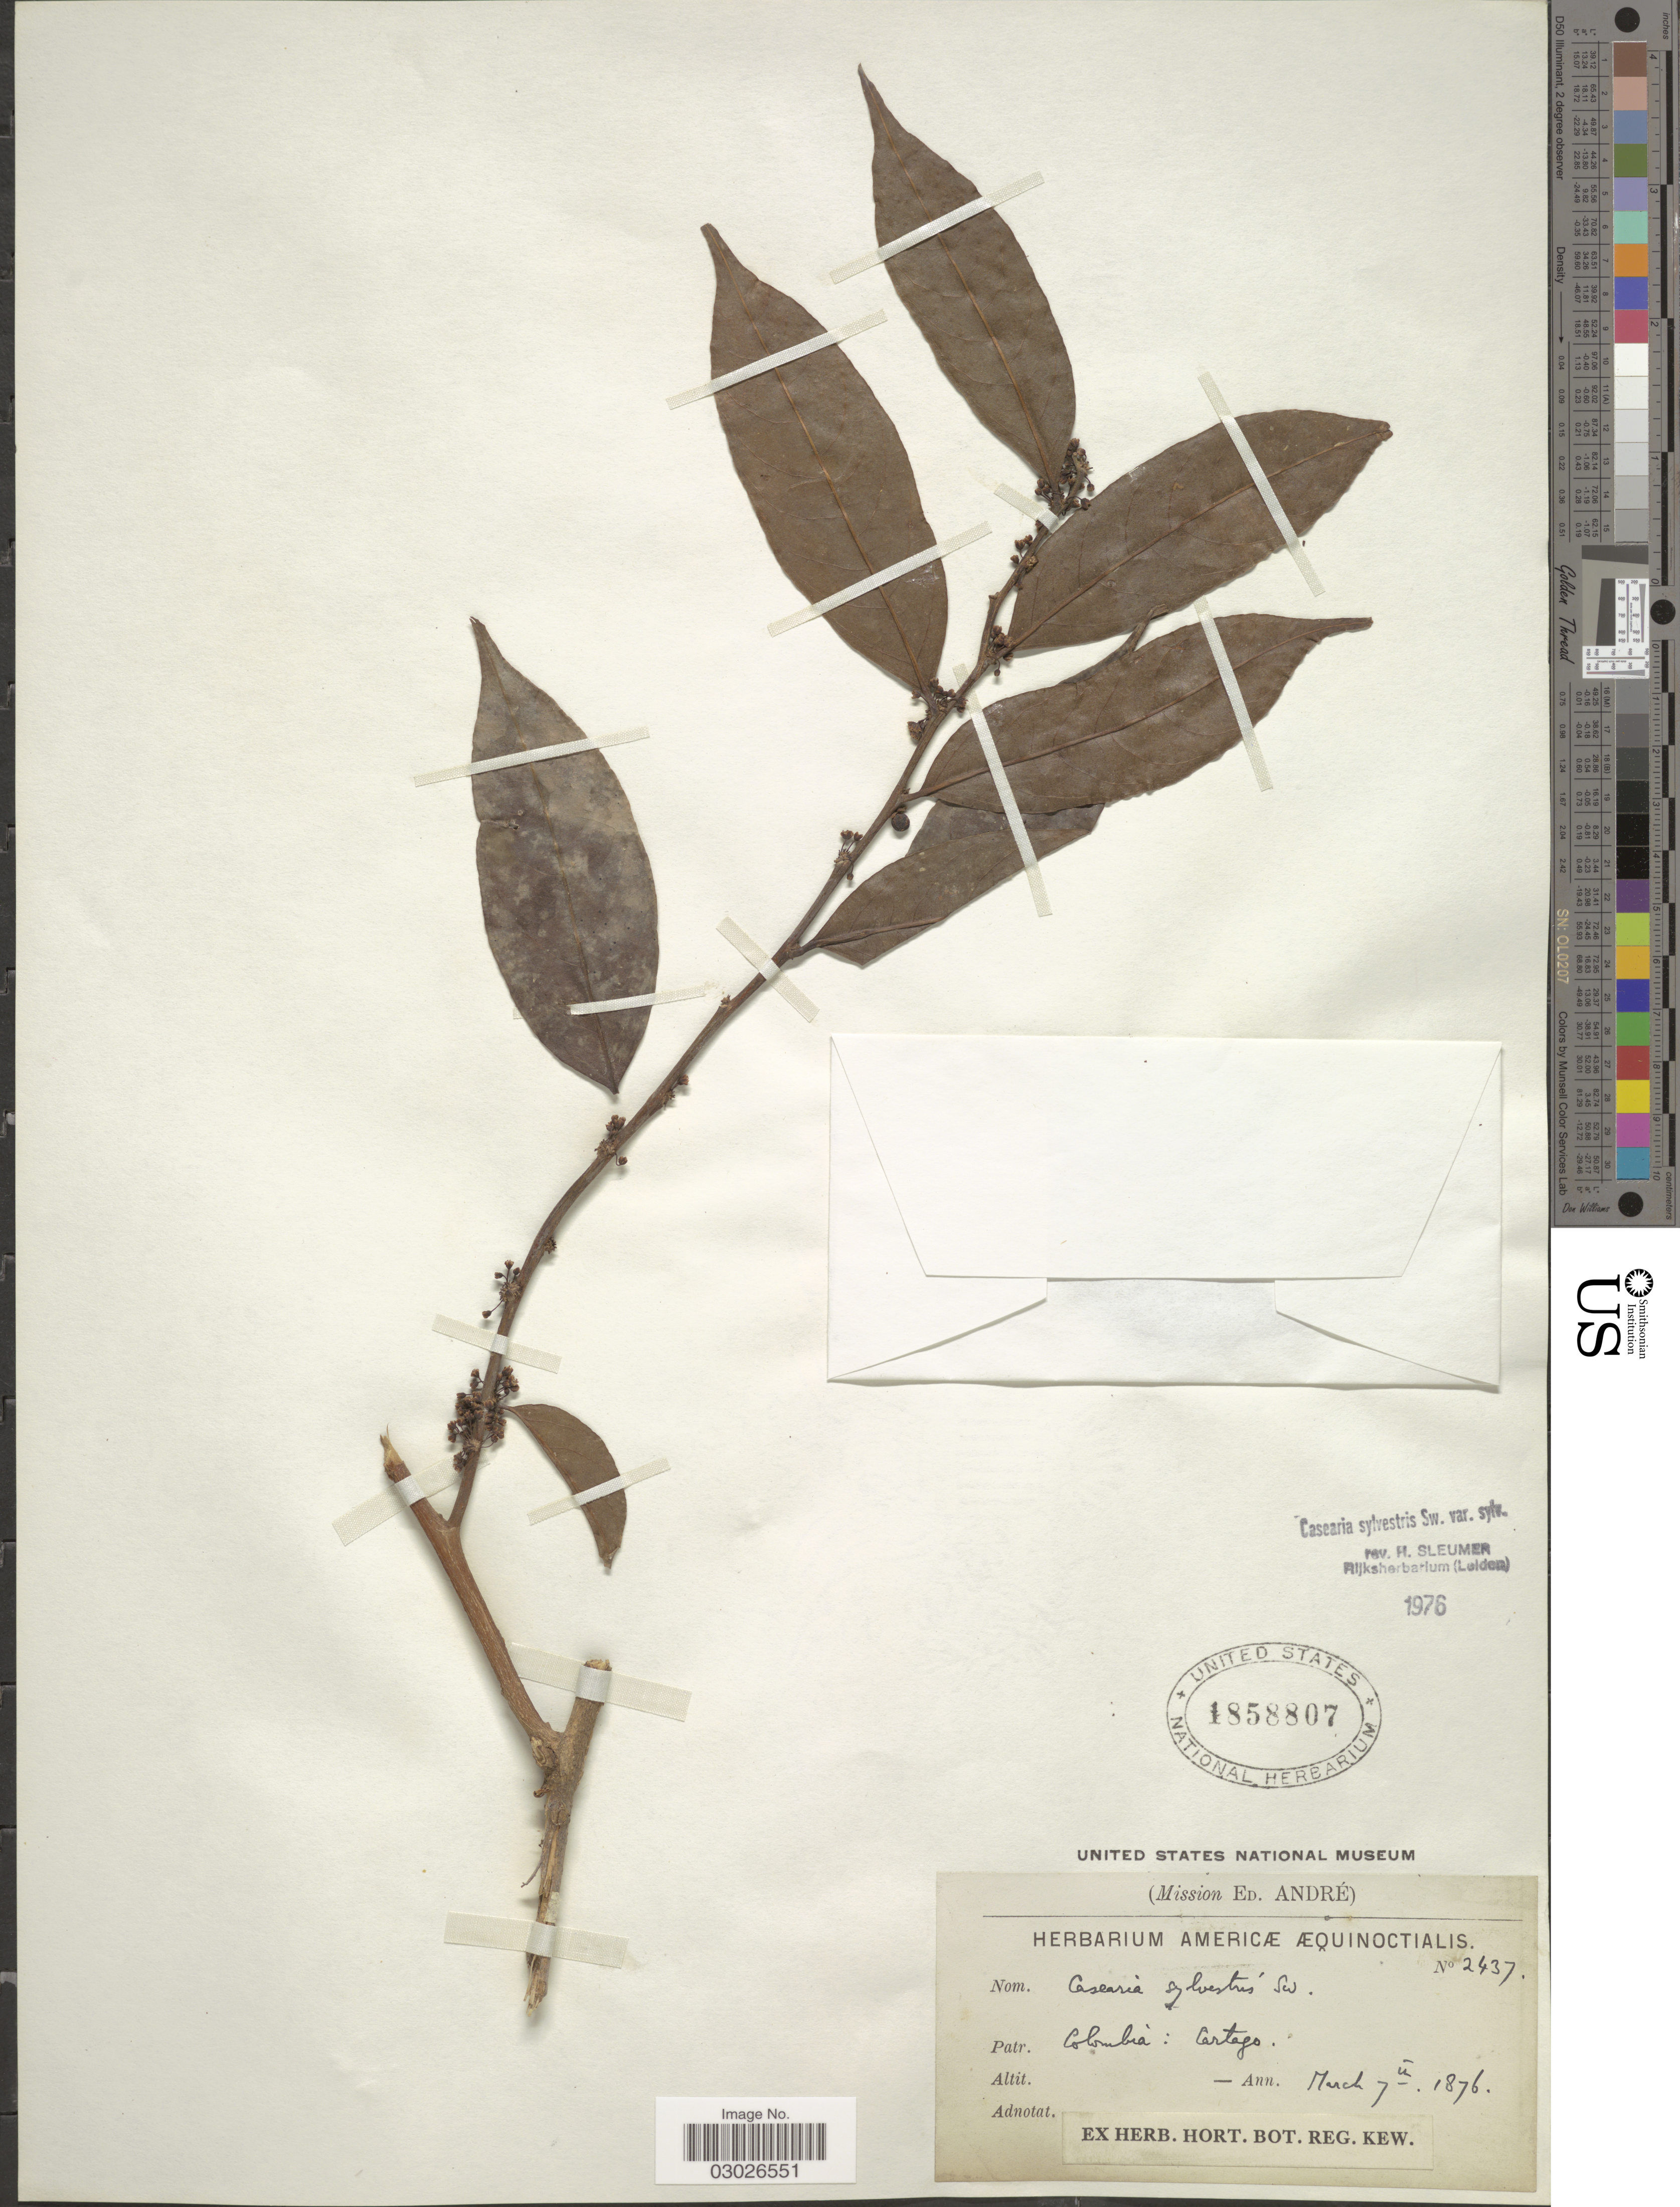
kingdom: Plantae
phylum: Tracheophyta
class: Magnoliopsida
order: Malpighiales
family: Salicaceae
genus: Casearia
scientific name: Casearia sylvestris var. sylvestris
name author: Sw.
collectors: E. Andre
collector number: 2437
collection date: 1876-03-07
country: Costa Rica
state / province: Cartago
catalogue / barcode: US 1858807